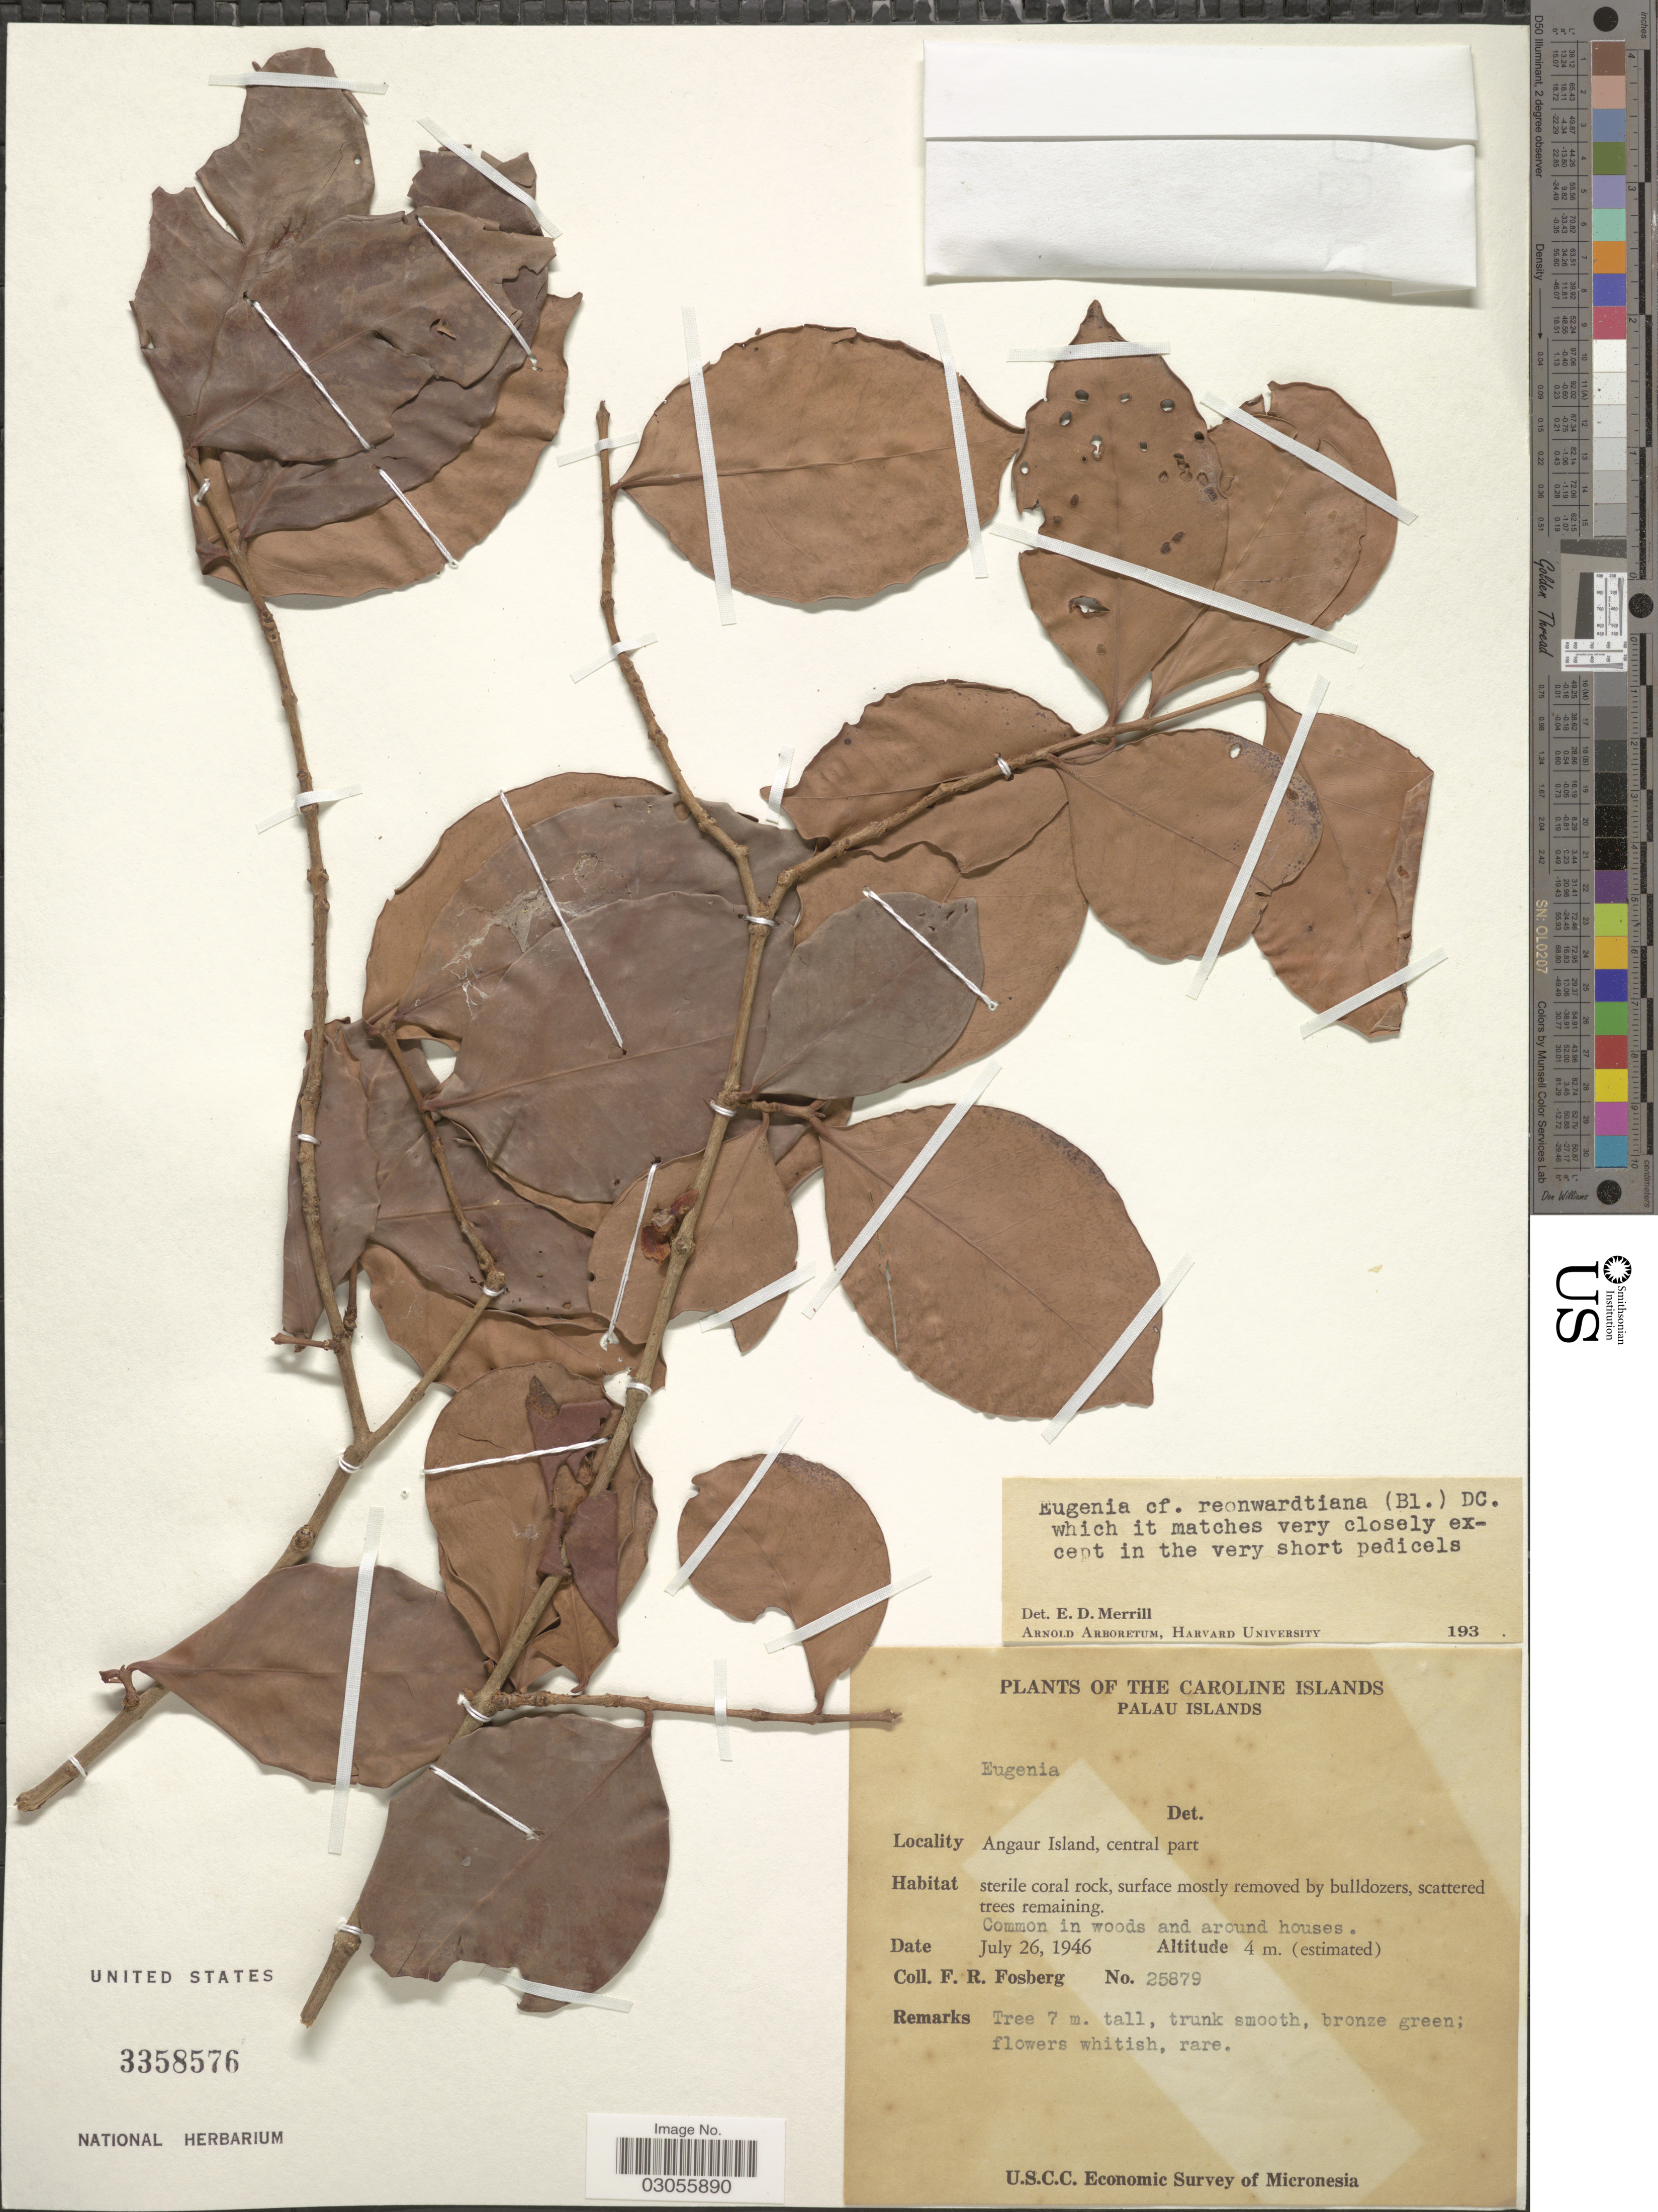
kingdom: Plantae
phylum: Tracheophyta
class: Magnoliopsida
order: Myrtales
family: Myrtaceae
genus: Eugenia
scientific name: Eugenia reinwardtiana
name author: (Blume) DC.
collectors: F. R. Fosberg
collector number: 25879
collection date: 1946-07-26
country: Palau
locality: Caroline Islands. Palau Islands. Angaur Island, central part.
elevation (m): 4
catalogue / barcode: US 3358576